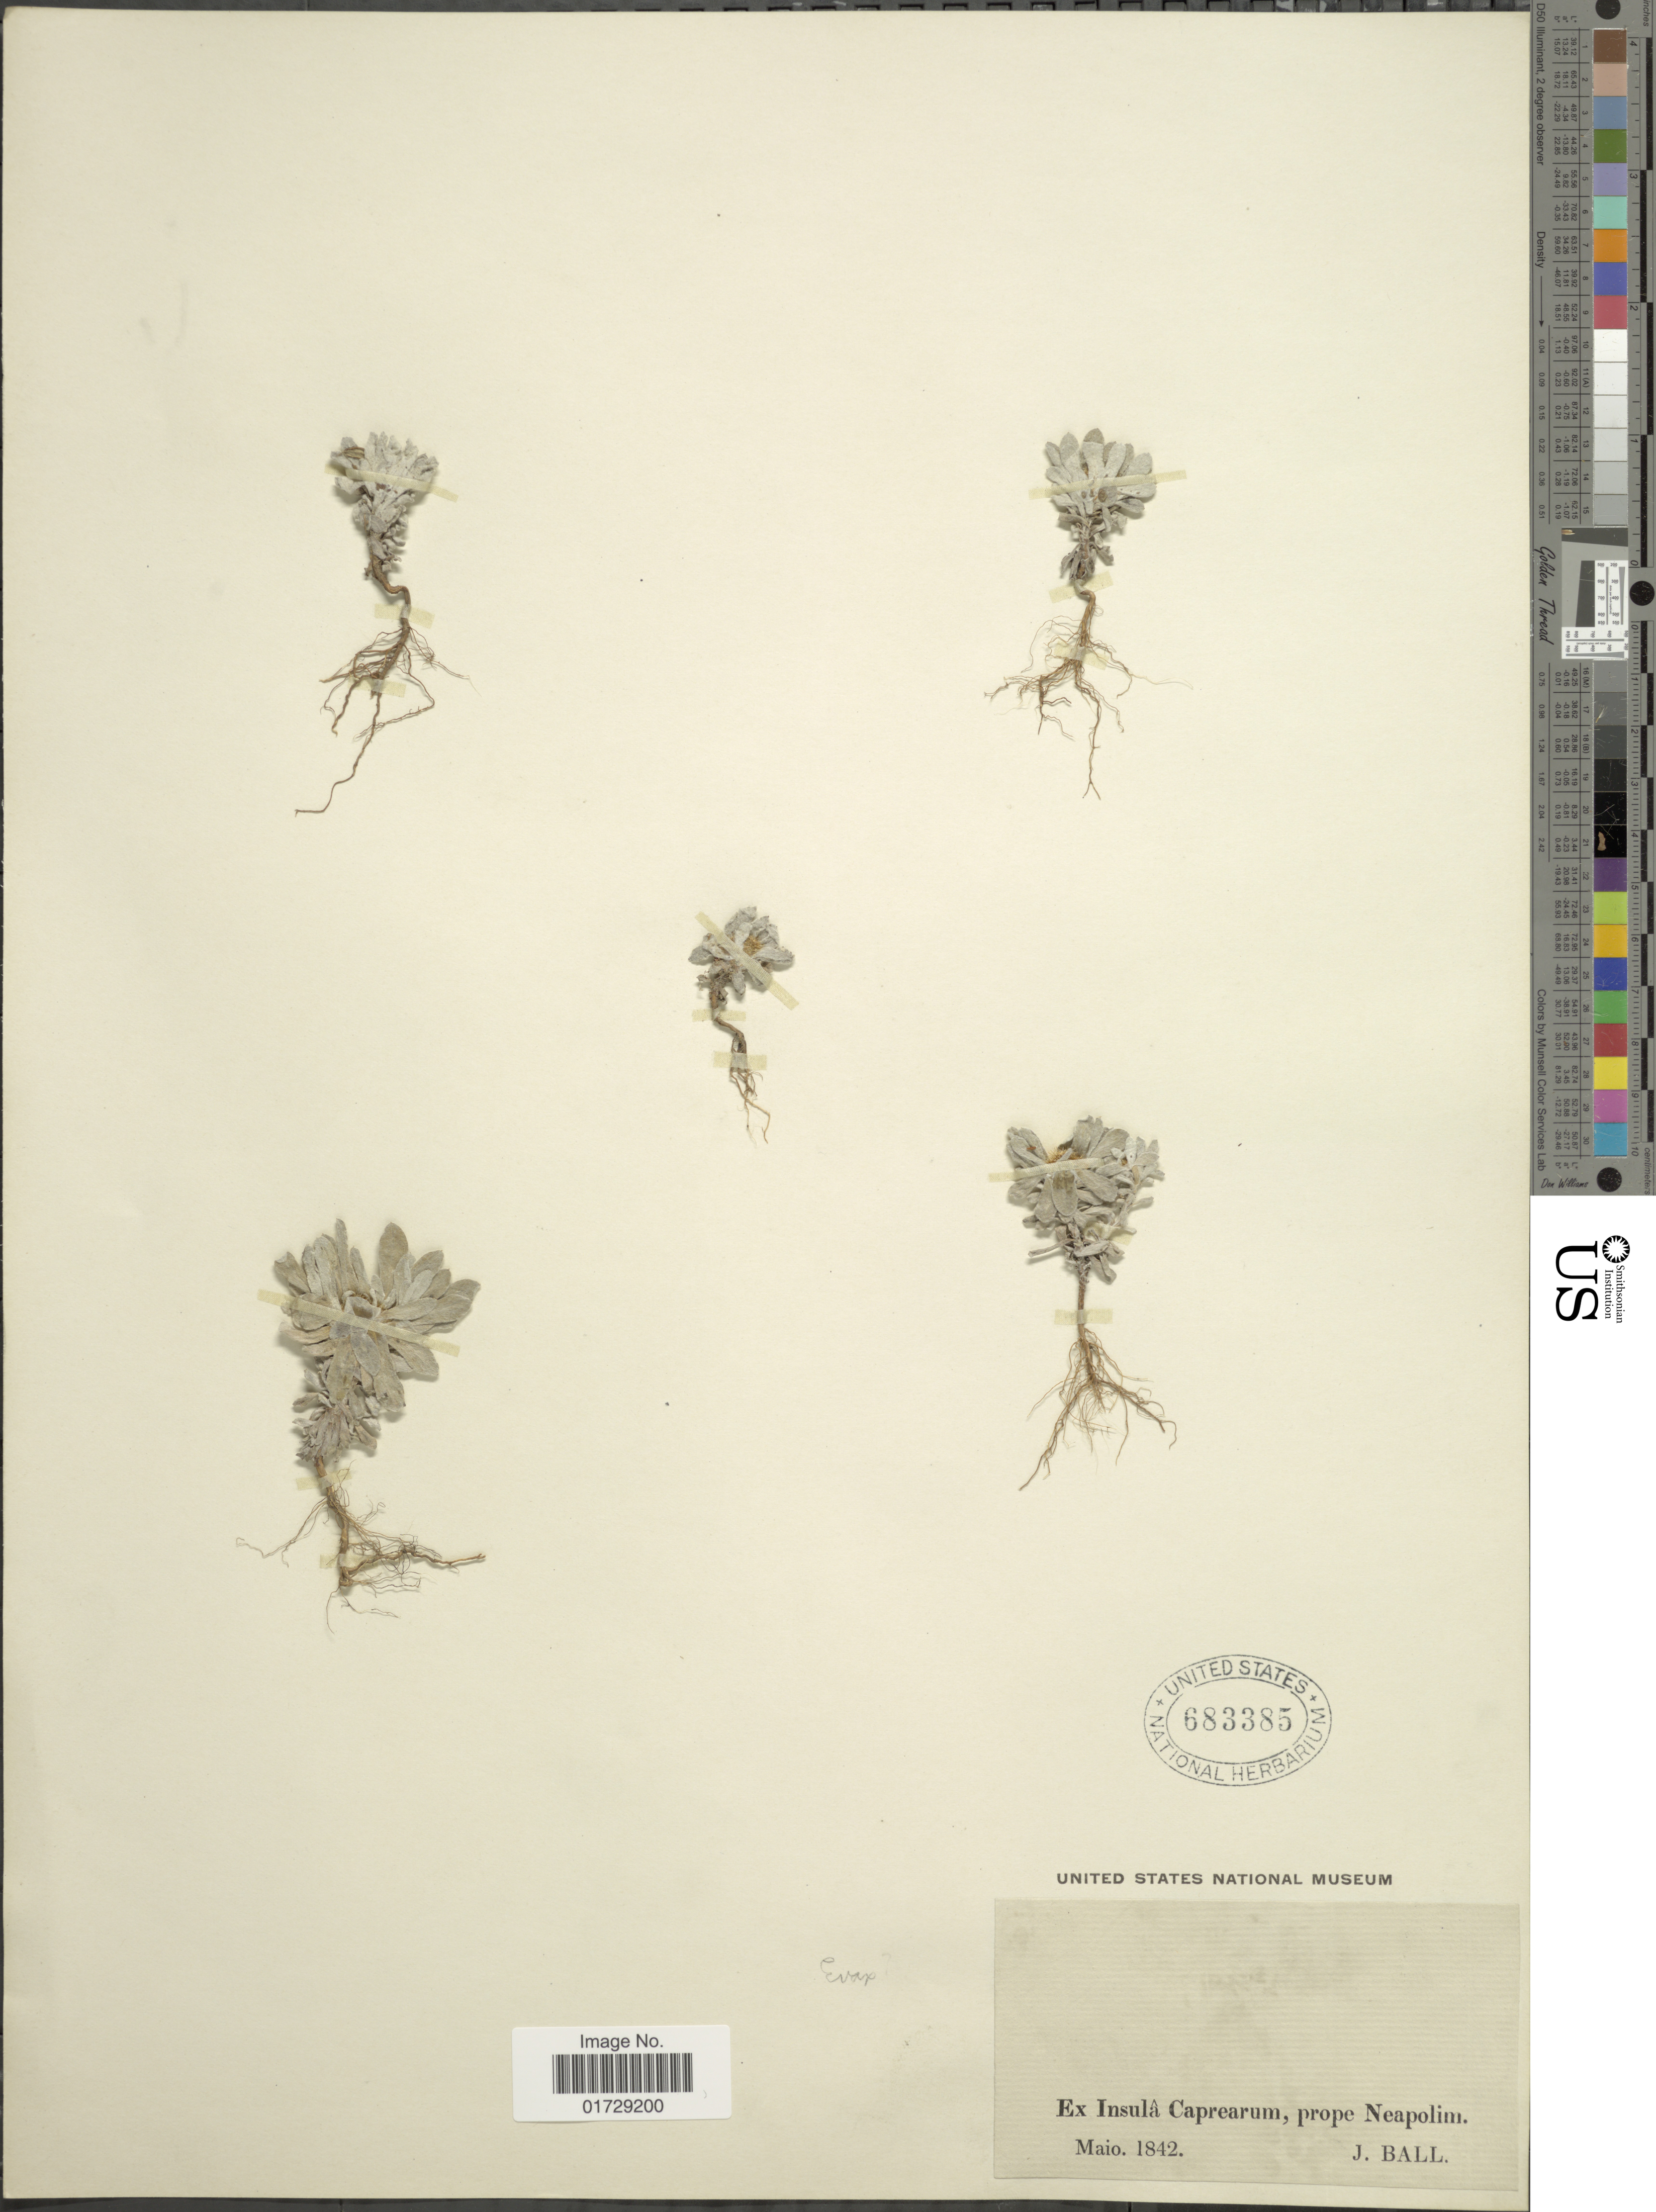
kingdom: Plantae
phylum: Tracheophyta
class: Magnoliopsida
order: Asterales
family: Asteraceae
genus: Evax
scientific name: Evax sp.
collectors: J. Ball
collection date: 1842-05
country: Italy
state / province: Campania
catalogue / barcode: US 683385